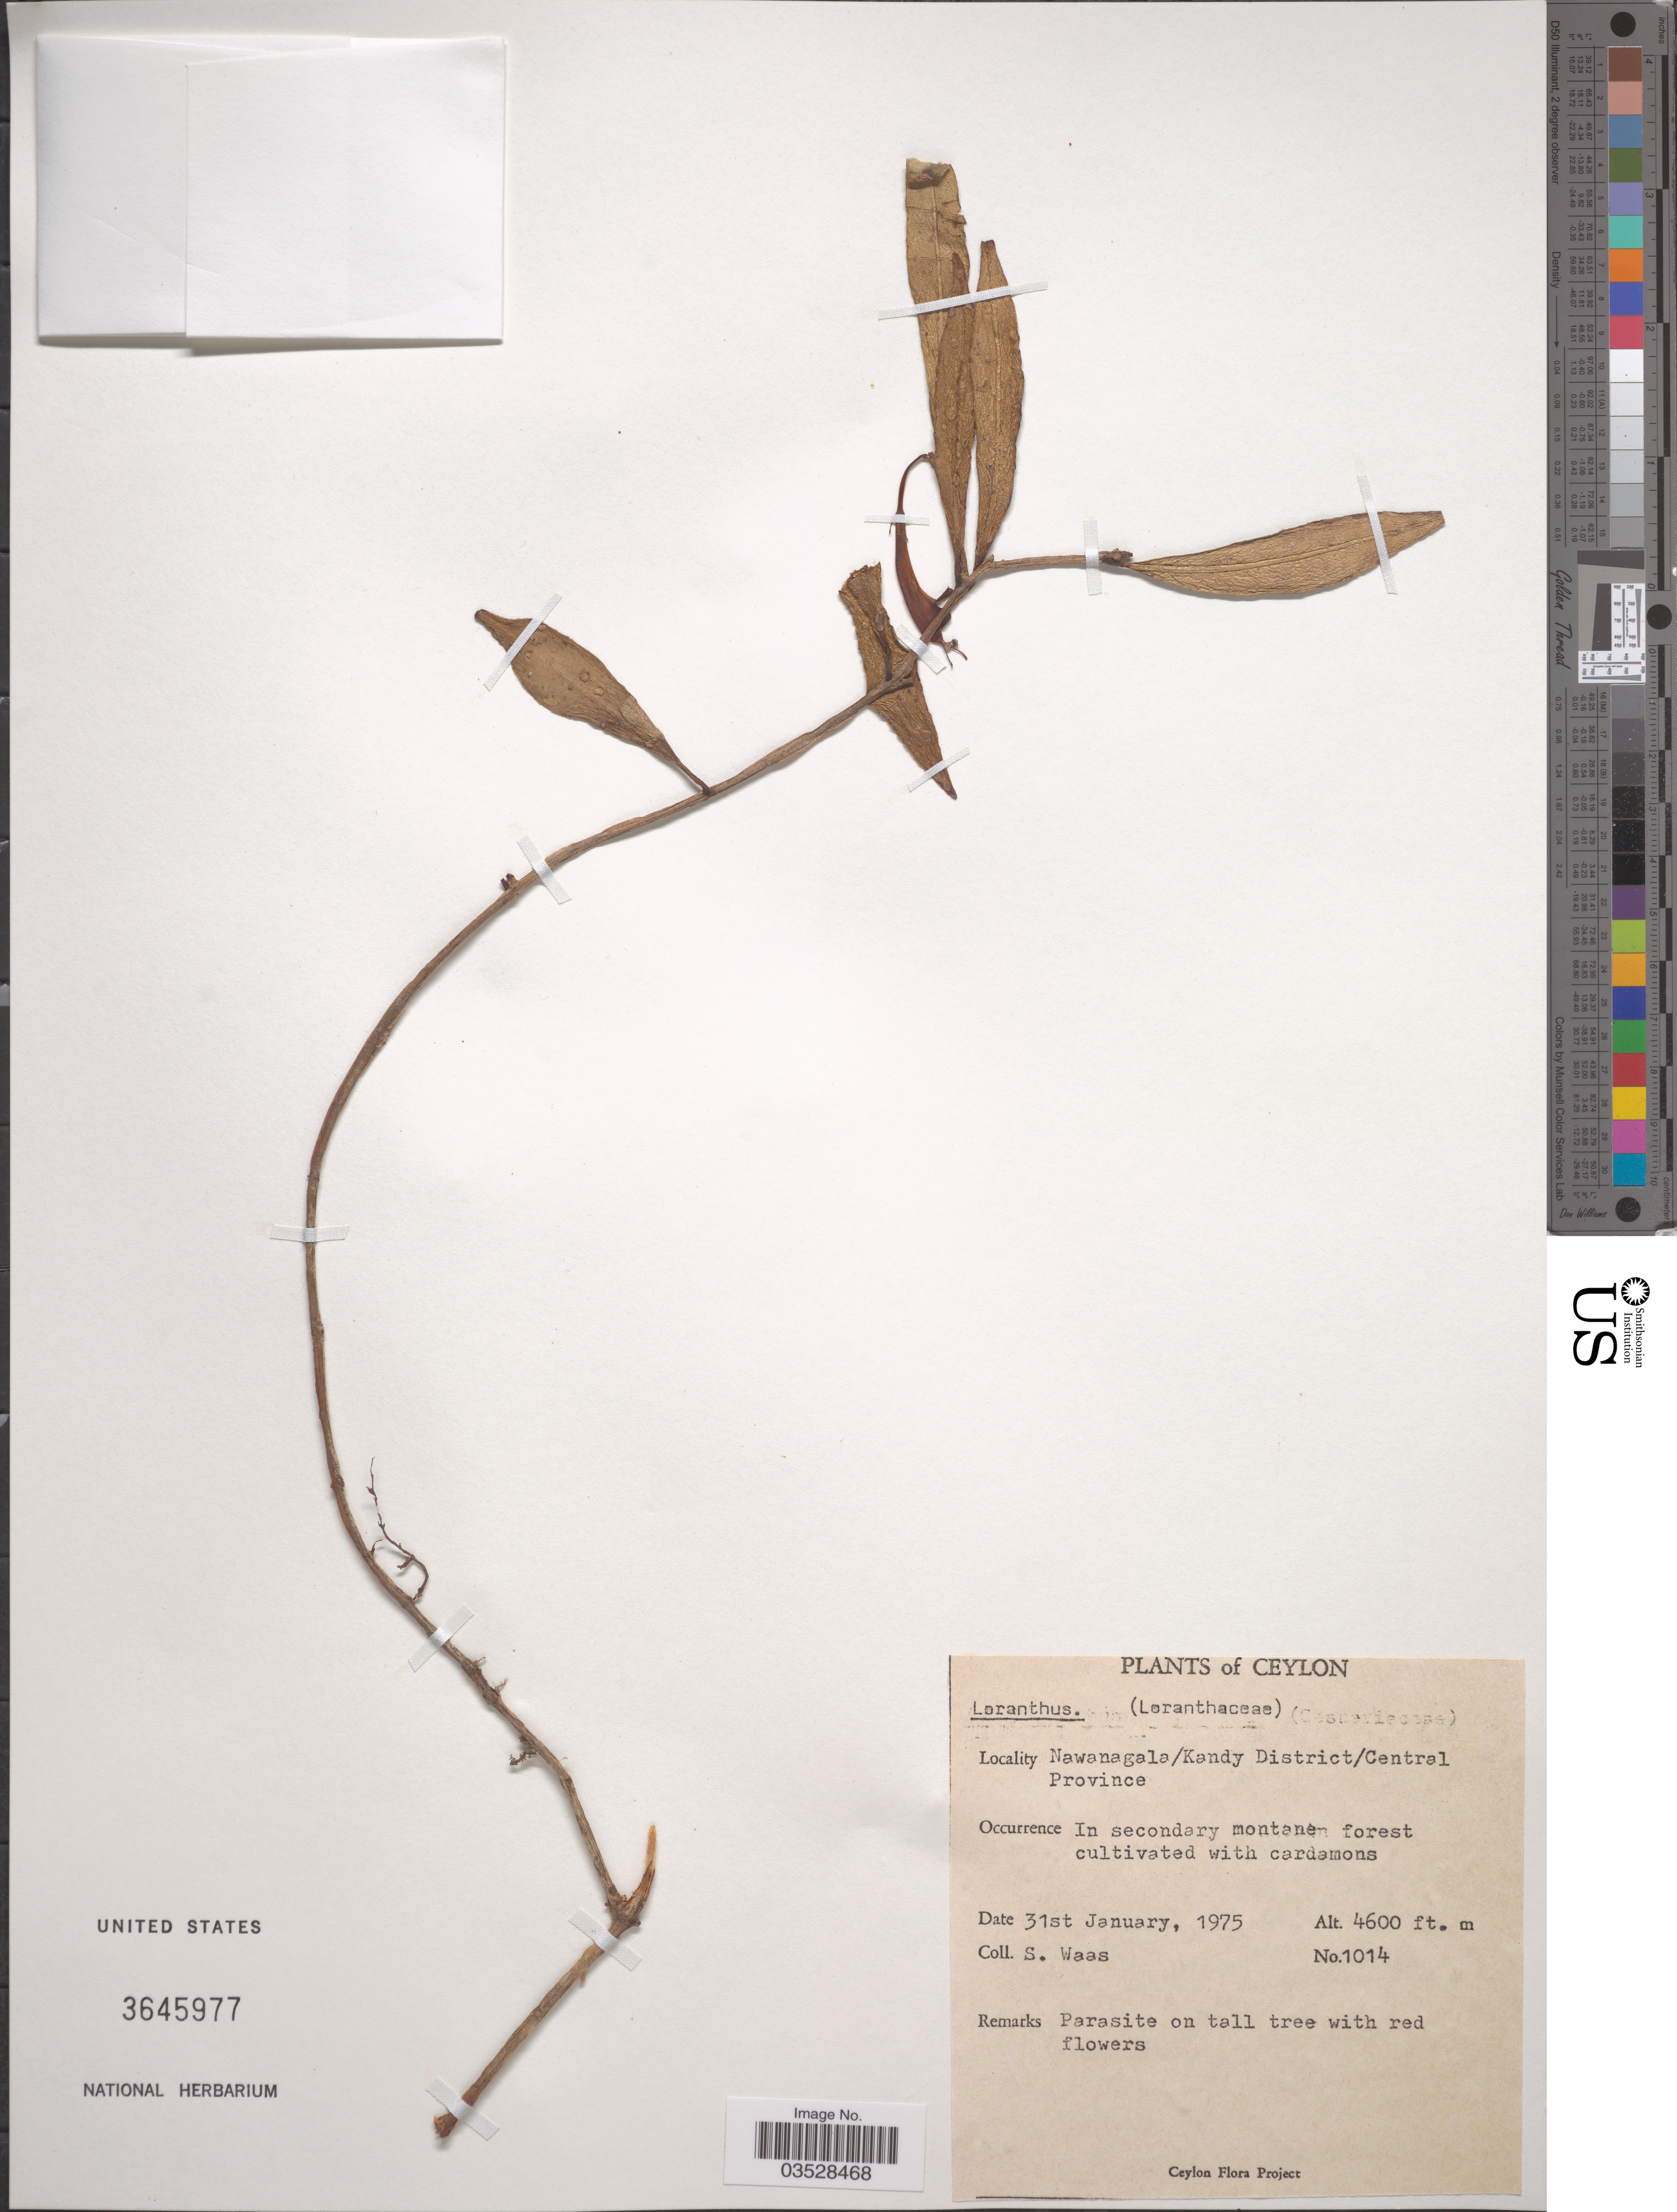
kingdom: Plantae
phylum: Tracheophyta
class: Magnoliopsida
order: Santalales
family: Loranthaceae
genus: Loranthus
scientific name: Loranthus sp.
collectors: S. Waas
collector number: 1014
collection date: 1975-01-31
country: Sri Lanka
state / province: Central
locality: Ceylon. Nawanagala/ Kandy District.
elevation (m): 1402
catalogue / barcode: US 3645977